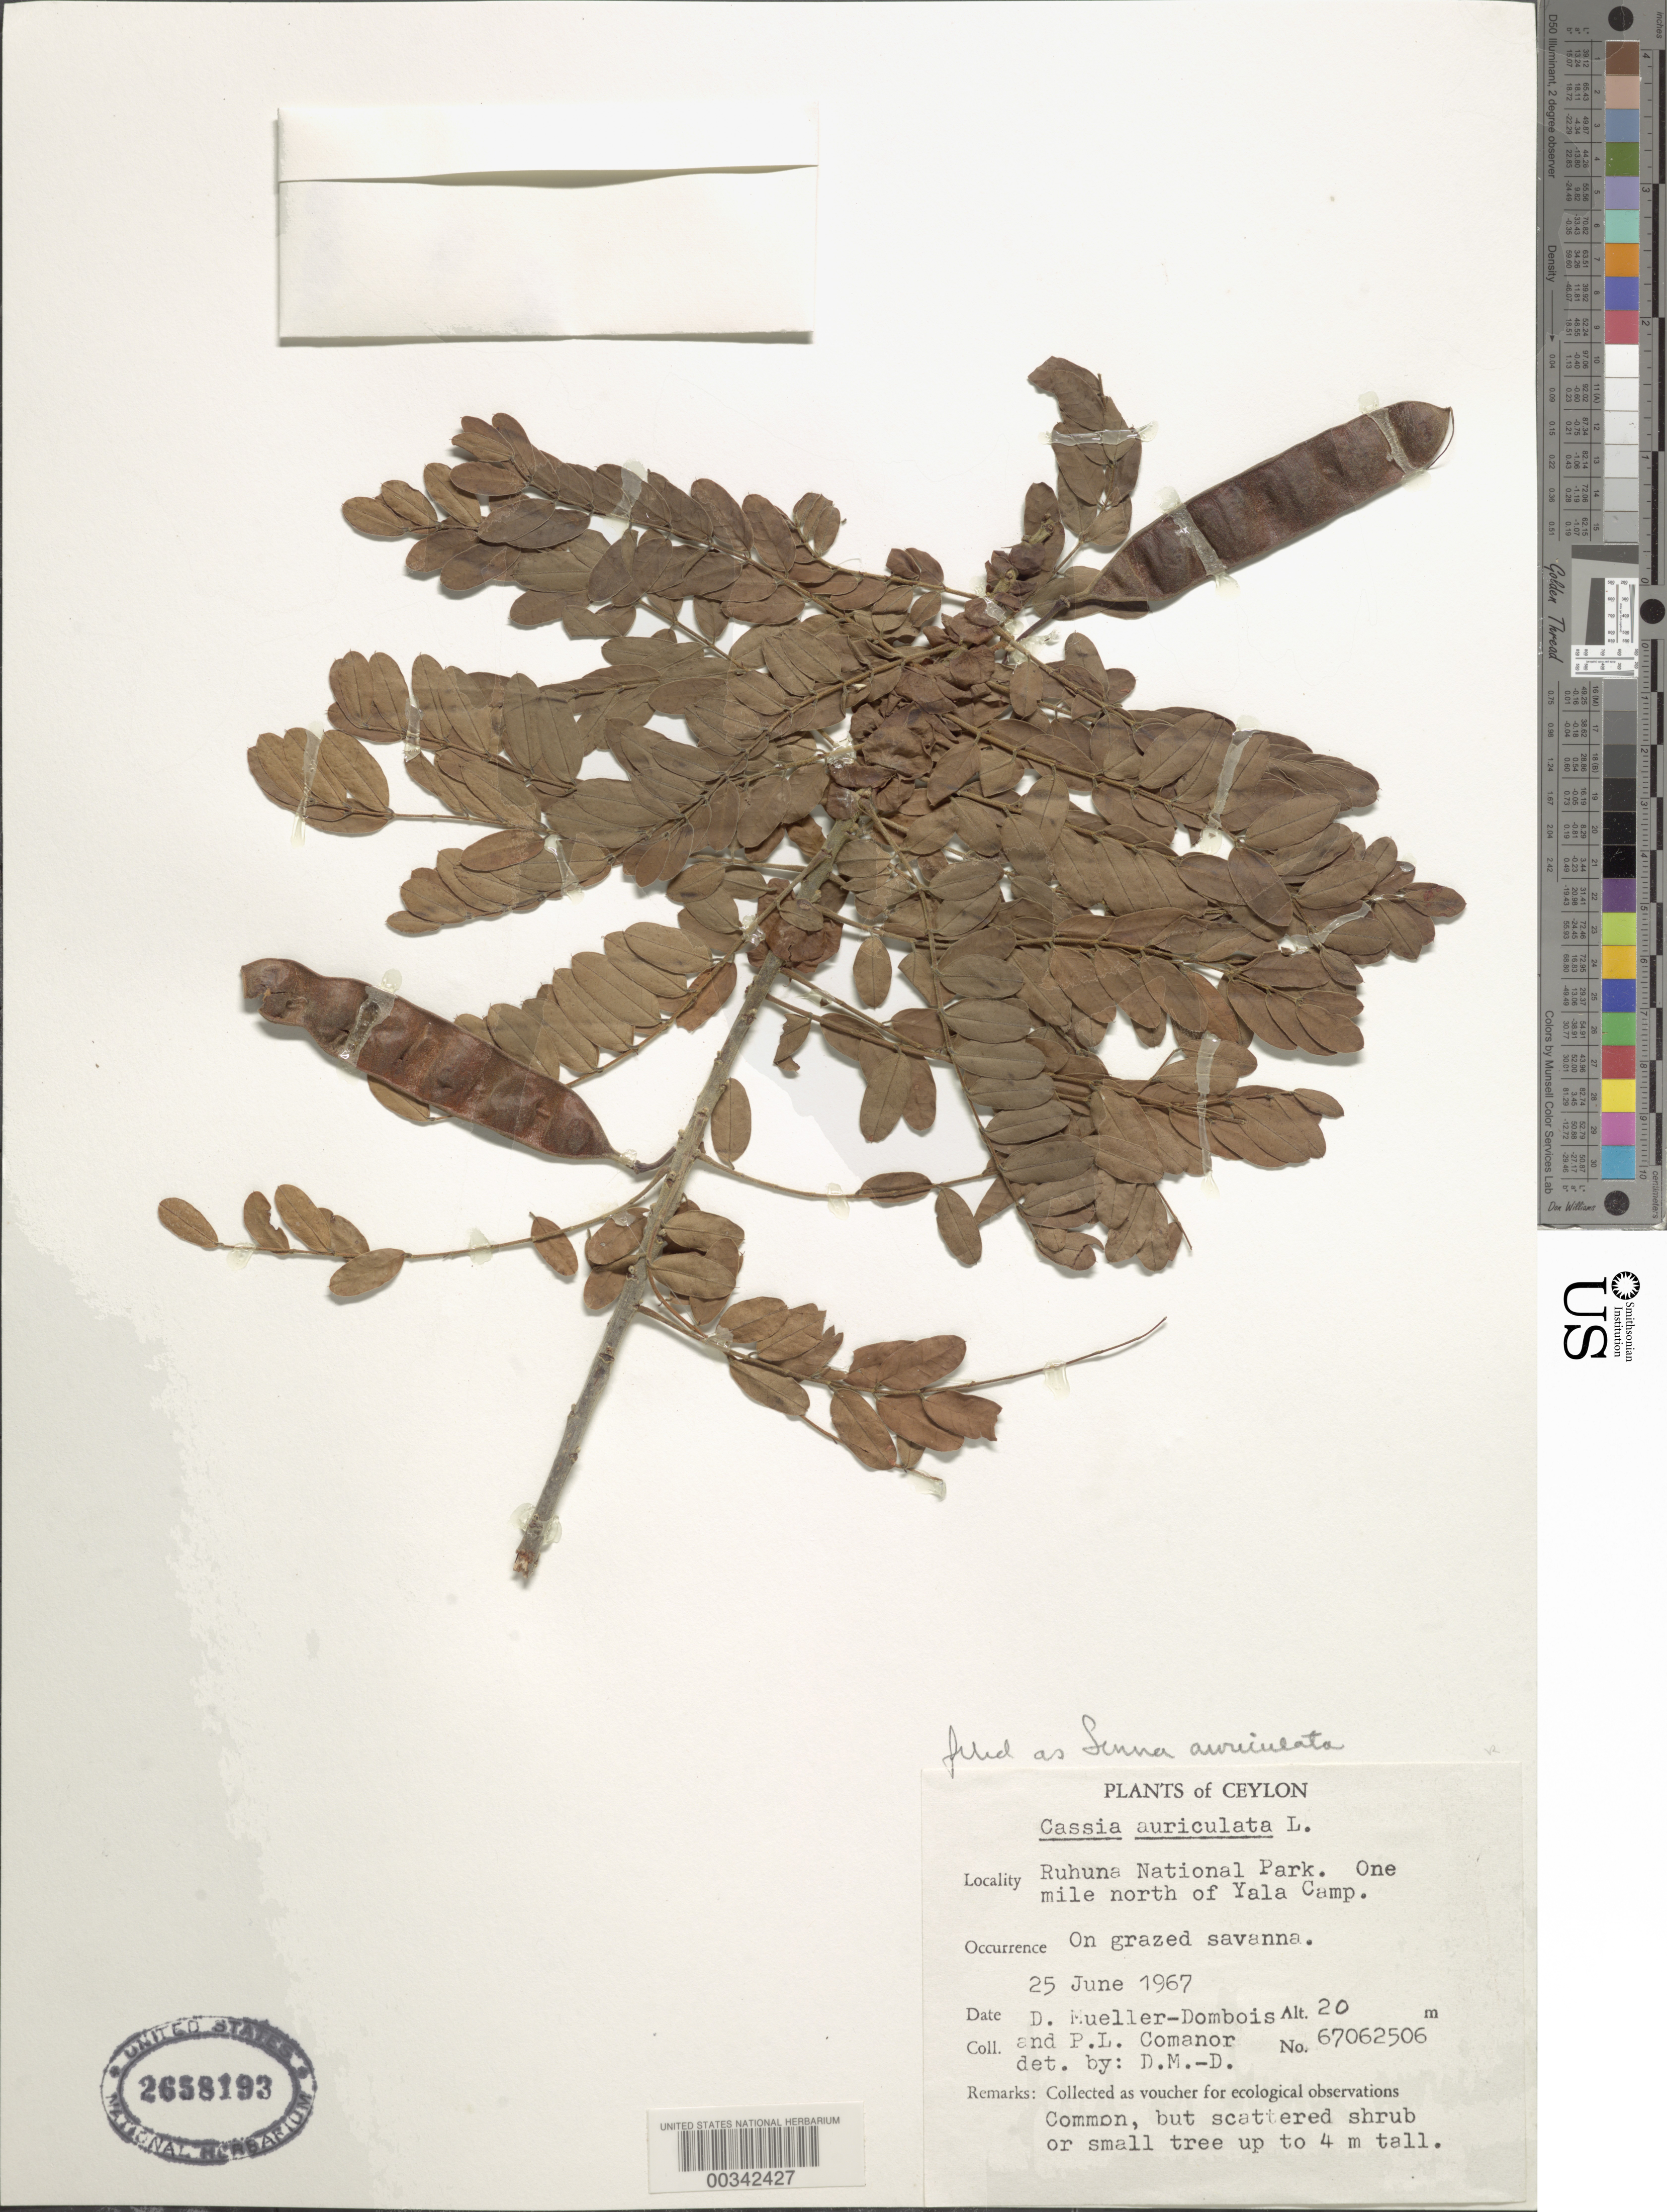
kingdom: Plantae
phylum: Tracheophyta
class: Magnoliopsida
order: Fabales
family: Fabaceae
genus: Senna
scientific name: Senna auriculata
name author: (L.) Roxb.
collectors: D. Mueller-Dombois & P. Comanor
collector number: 67062506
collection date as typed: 25 Jun 1967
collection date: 1967-06-25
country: Sri Lanka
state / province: Southern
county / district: Hambantota Dist.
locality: Ruhuna nat'l park, 1 mi n of yala camp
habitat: On grazed savanna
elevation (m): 20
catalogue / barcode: US 2658193